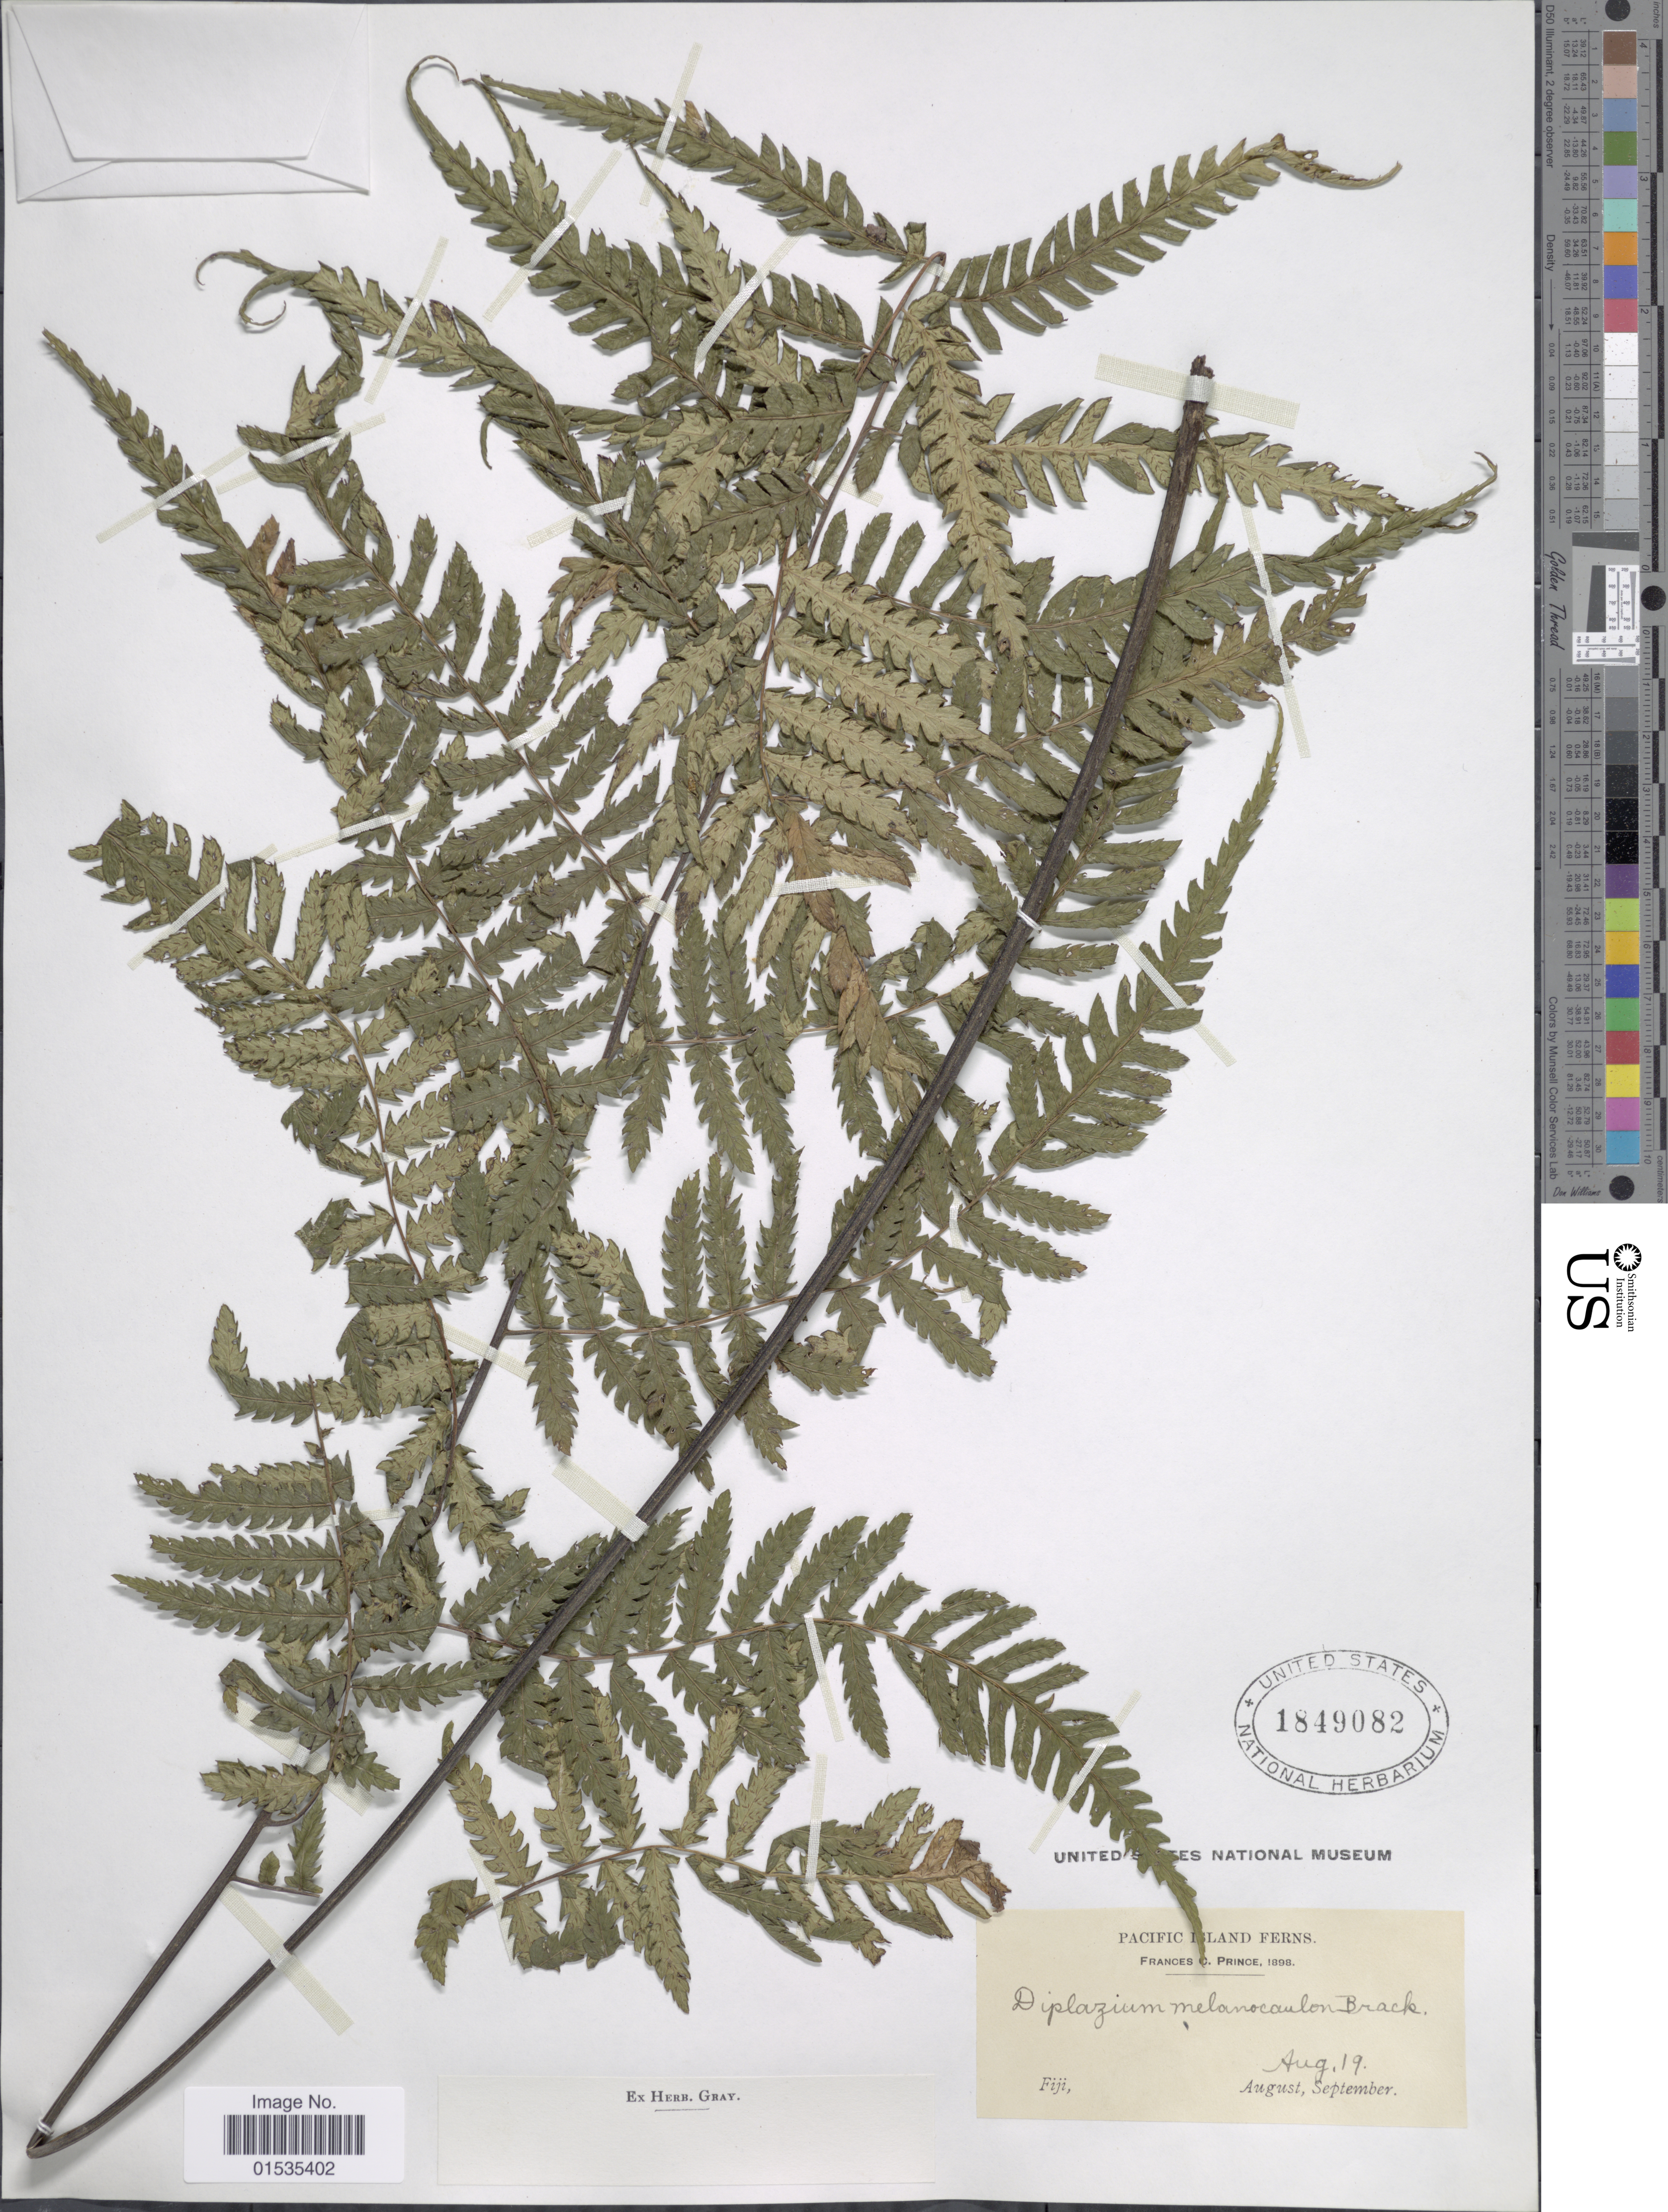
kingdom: Plantae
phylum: Tracheophyta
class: Polypodiopsida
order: Polypodiales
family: Athyriaceae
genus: Diplazium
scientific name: Diplazium melanocaulon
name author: Brack. in Wilkes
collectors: F. Prince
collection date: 1898-08-19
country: Fiji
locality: Pacific Islands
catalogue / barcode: US 1849082